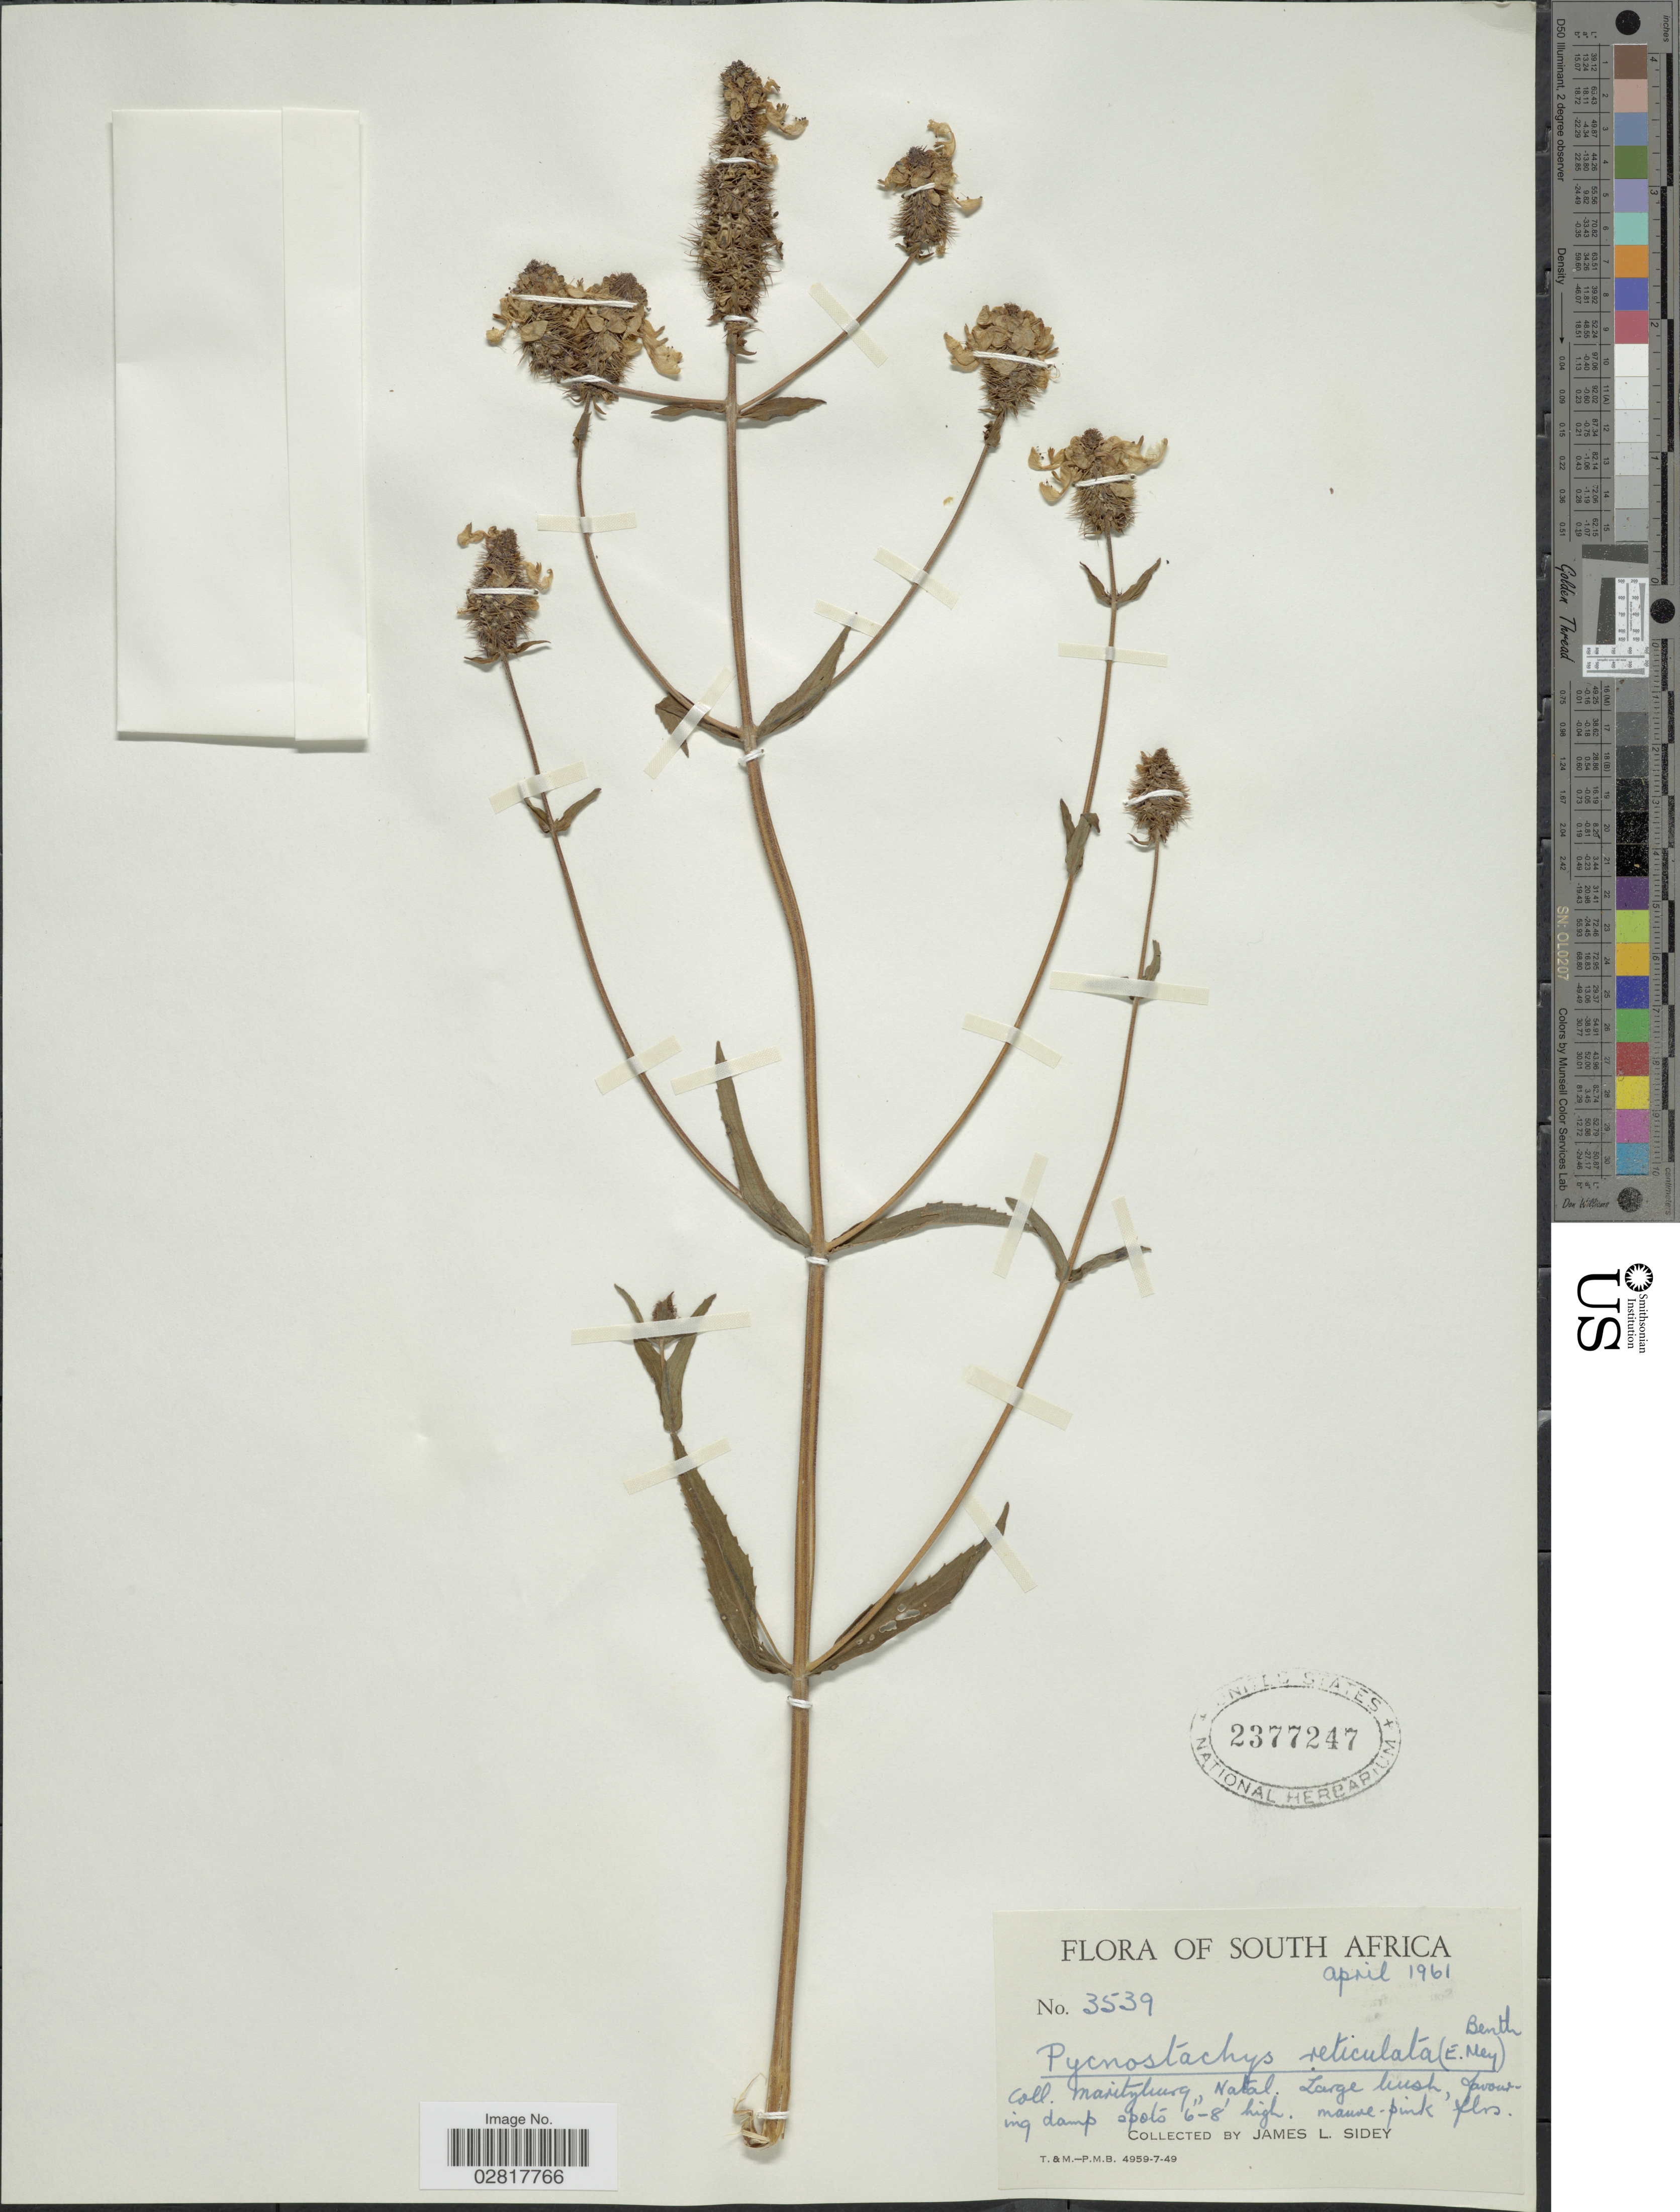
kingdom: Plantae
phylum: Tracheophyta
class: Magnoliopsida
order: Lamiales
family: Lamiaceae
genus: Pycnostachys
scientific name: Pycnostachys reticulata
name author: (E. Mey.) Benth.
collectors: J. L. Sidey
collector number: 3539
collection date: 1961-04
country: South Africa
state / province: KwaZulu-Natal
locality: Maritzburg, Natal.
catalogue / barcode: US 2377247